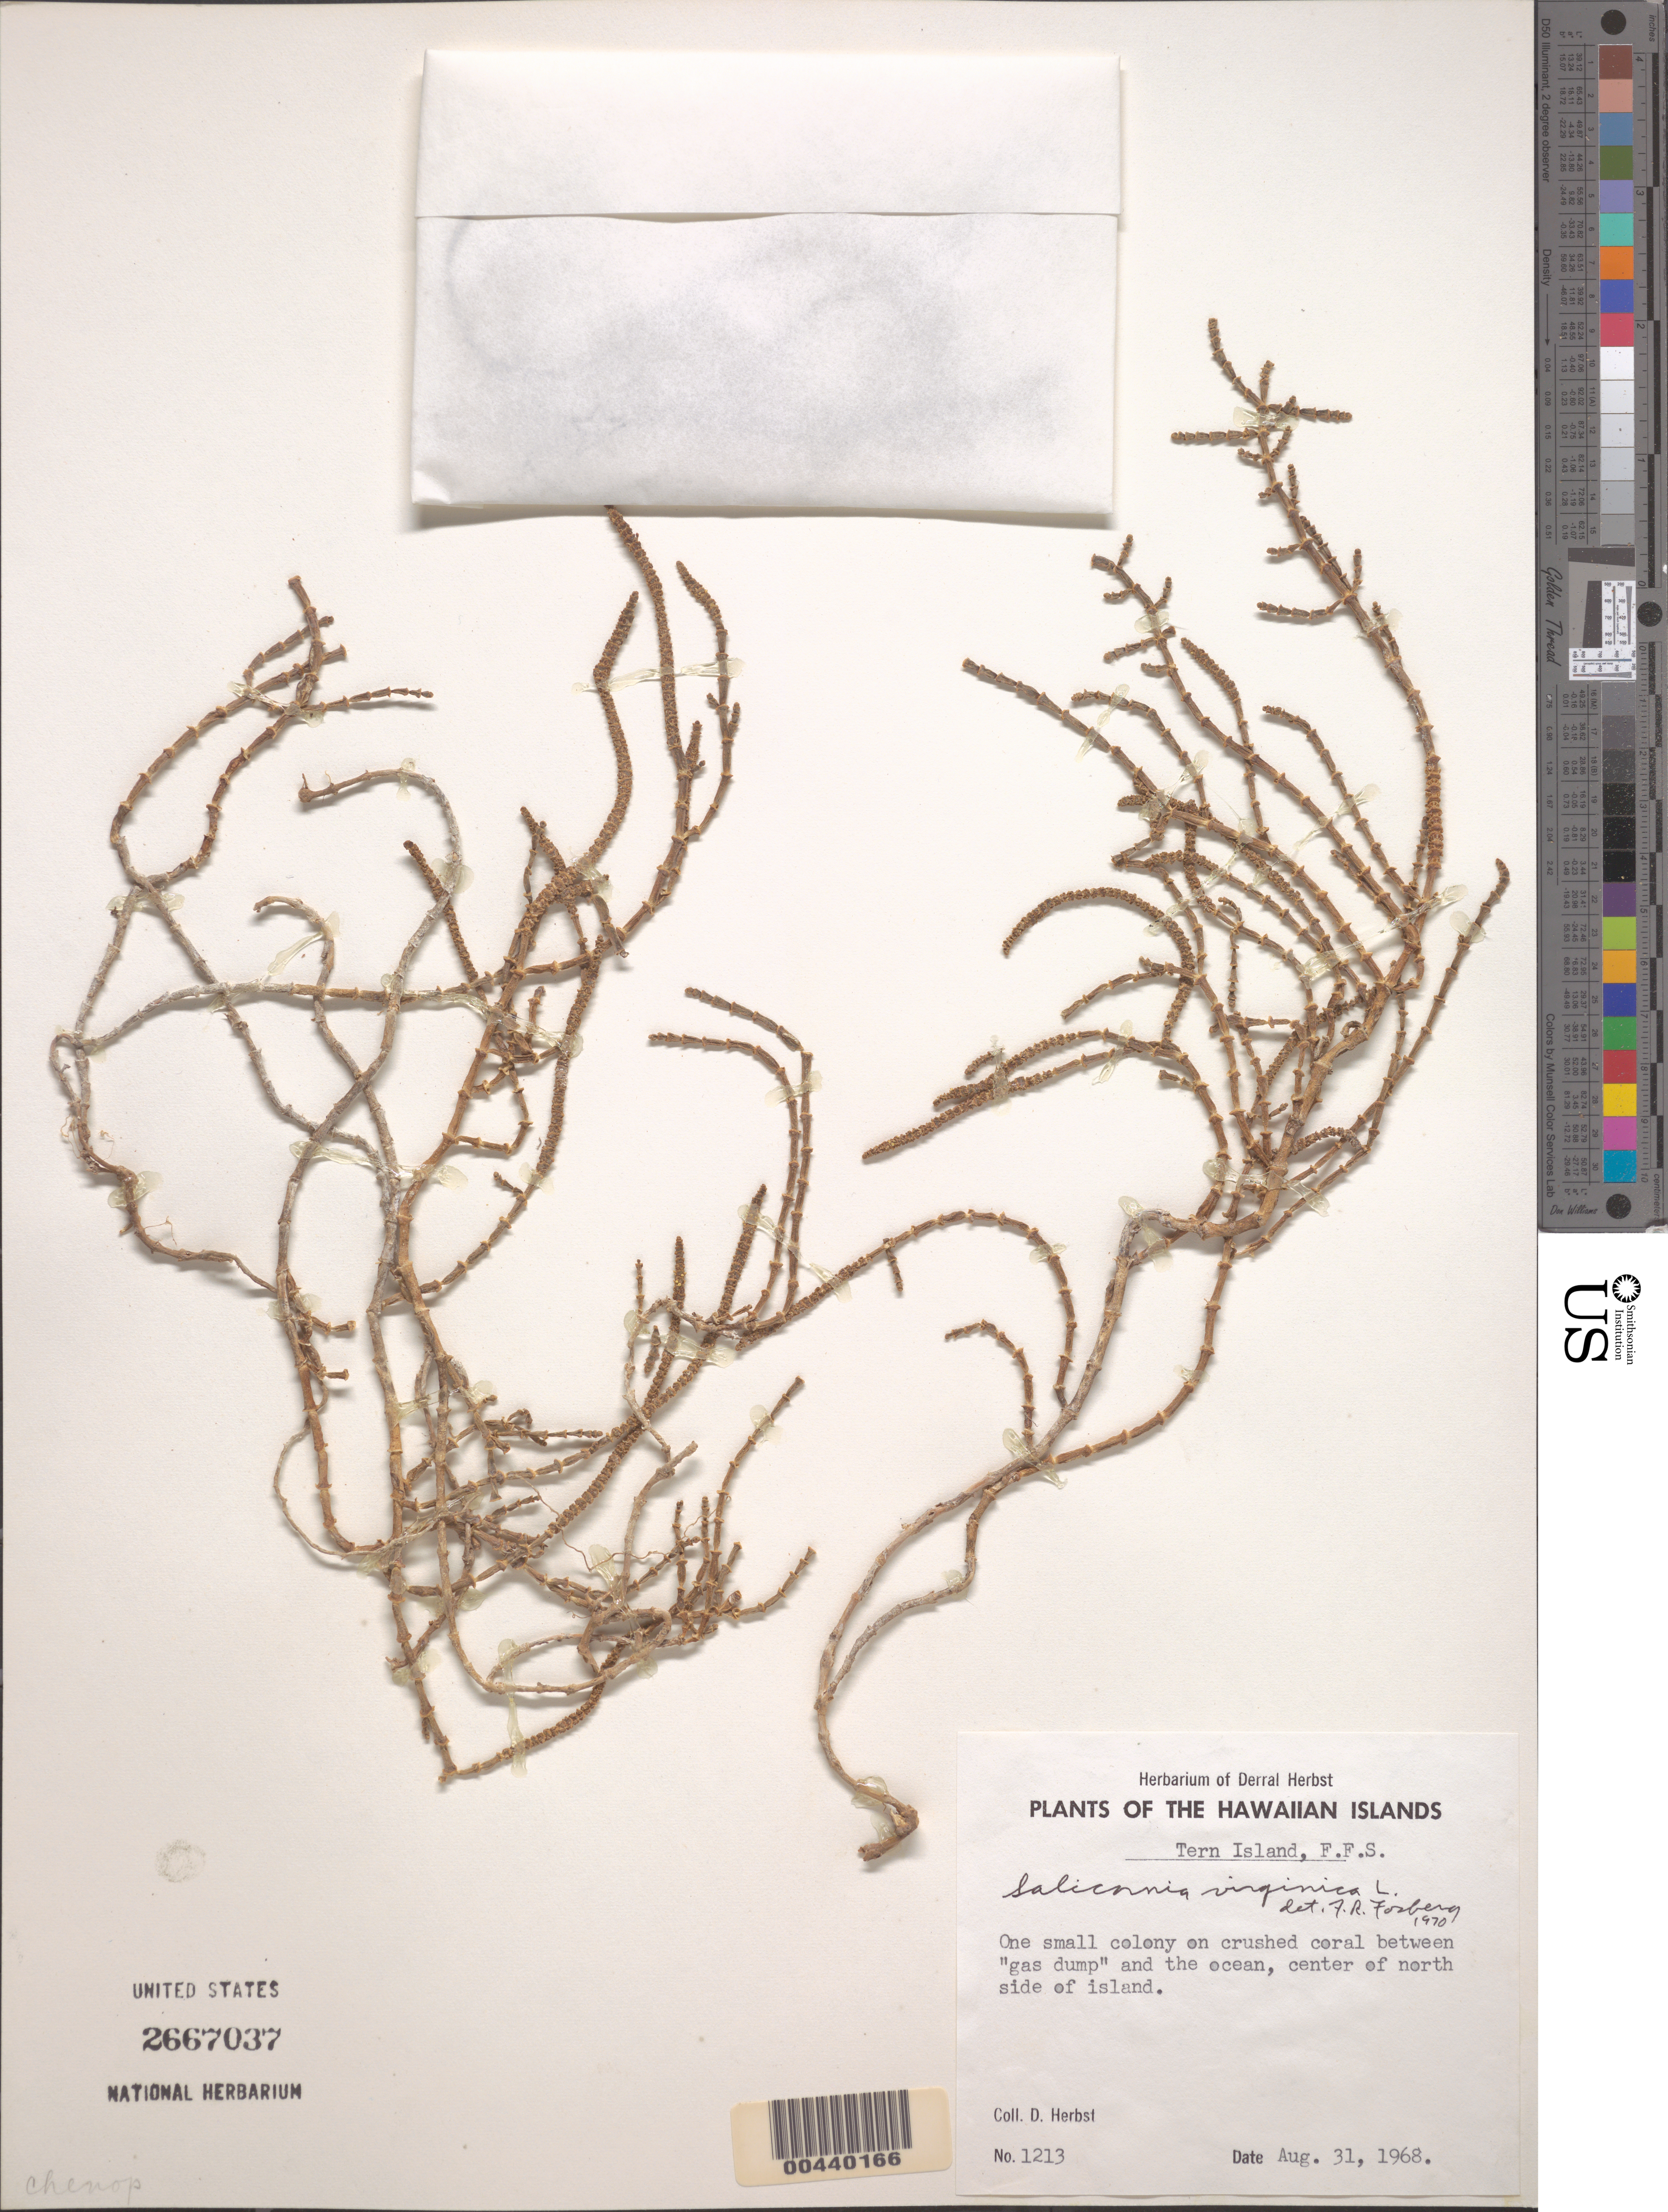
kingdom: Plantae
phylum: Tracheophyta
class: Magnoliopsida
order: Caryophyllales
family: Amaranthaceae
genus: Salicornia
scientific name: Salicornia virginica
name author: L.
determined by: Fosberg, F. R.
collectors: D. R. Herbst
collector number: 1213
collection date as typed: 31 Aug 1968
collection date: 1968-08-31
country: United States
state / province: Hawaii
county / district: Honolulu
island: French Frigate Shoals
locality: Tern Islet: On coral between gas dump and the ocean, center of north side of the island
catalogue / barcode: US 2667037